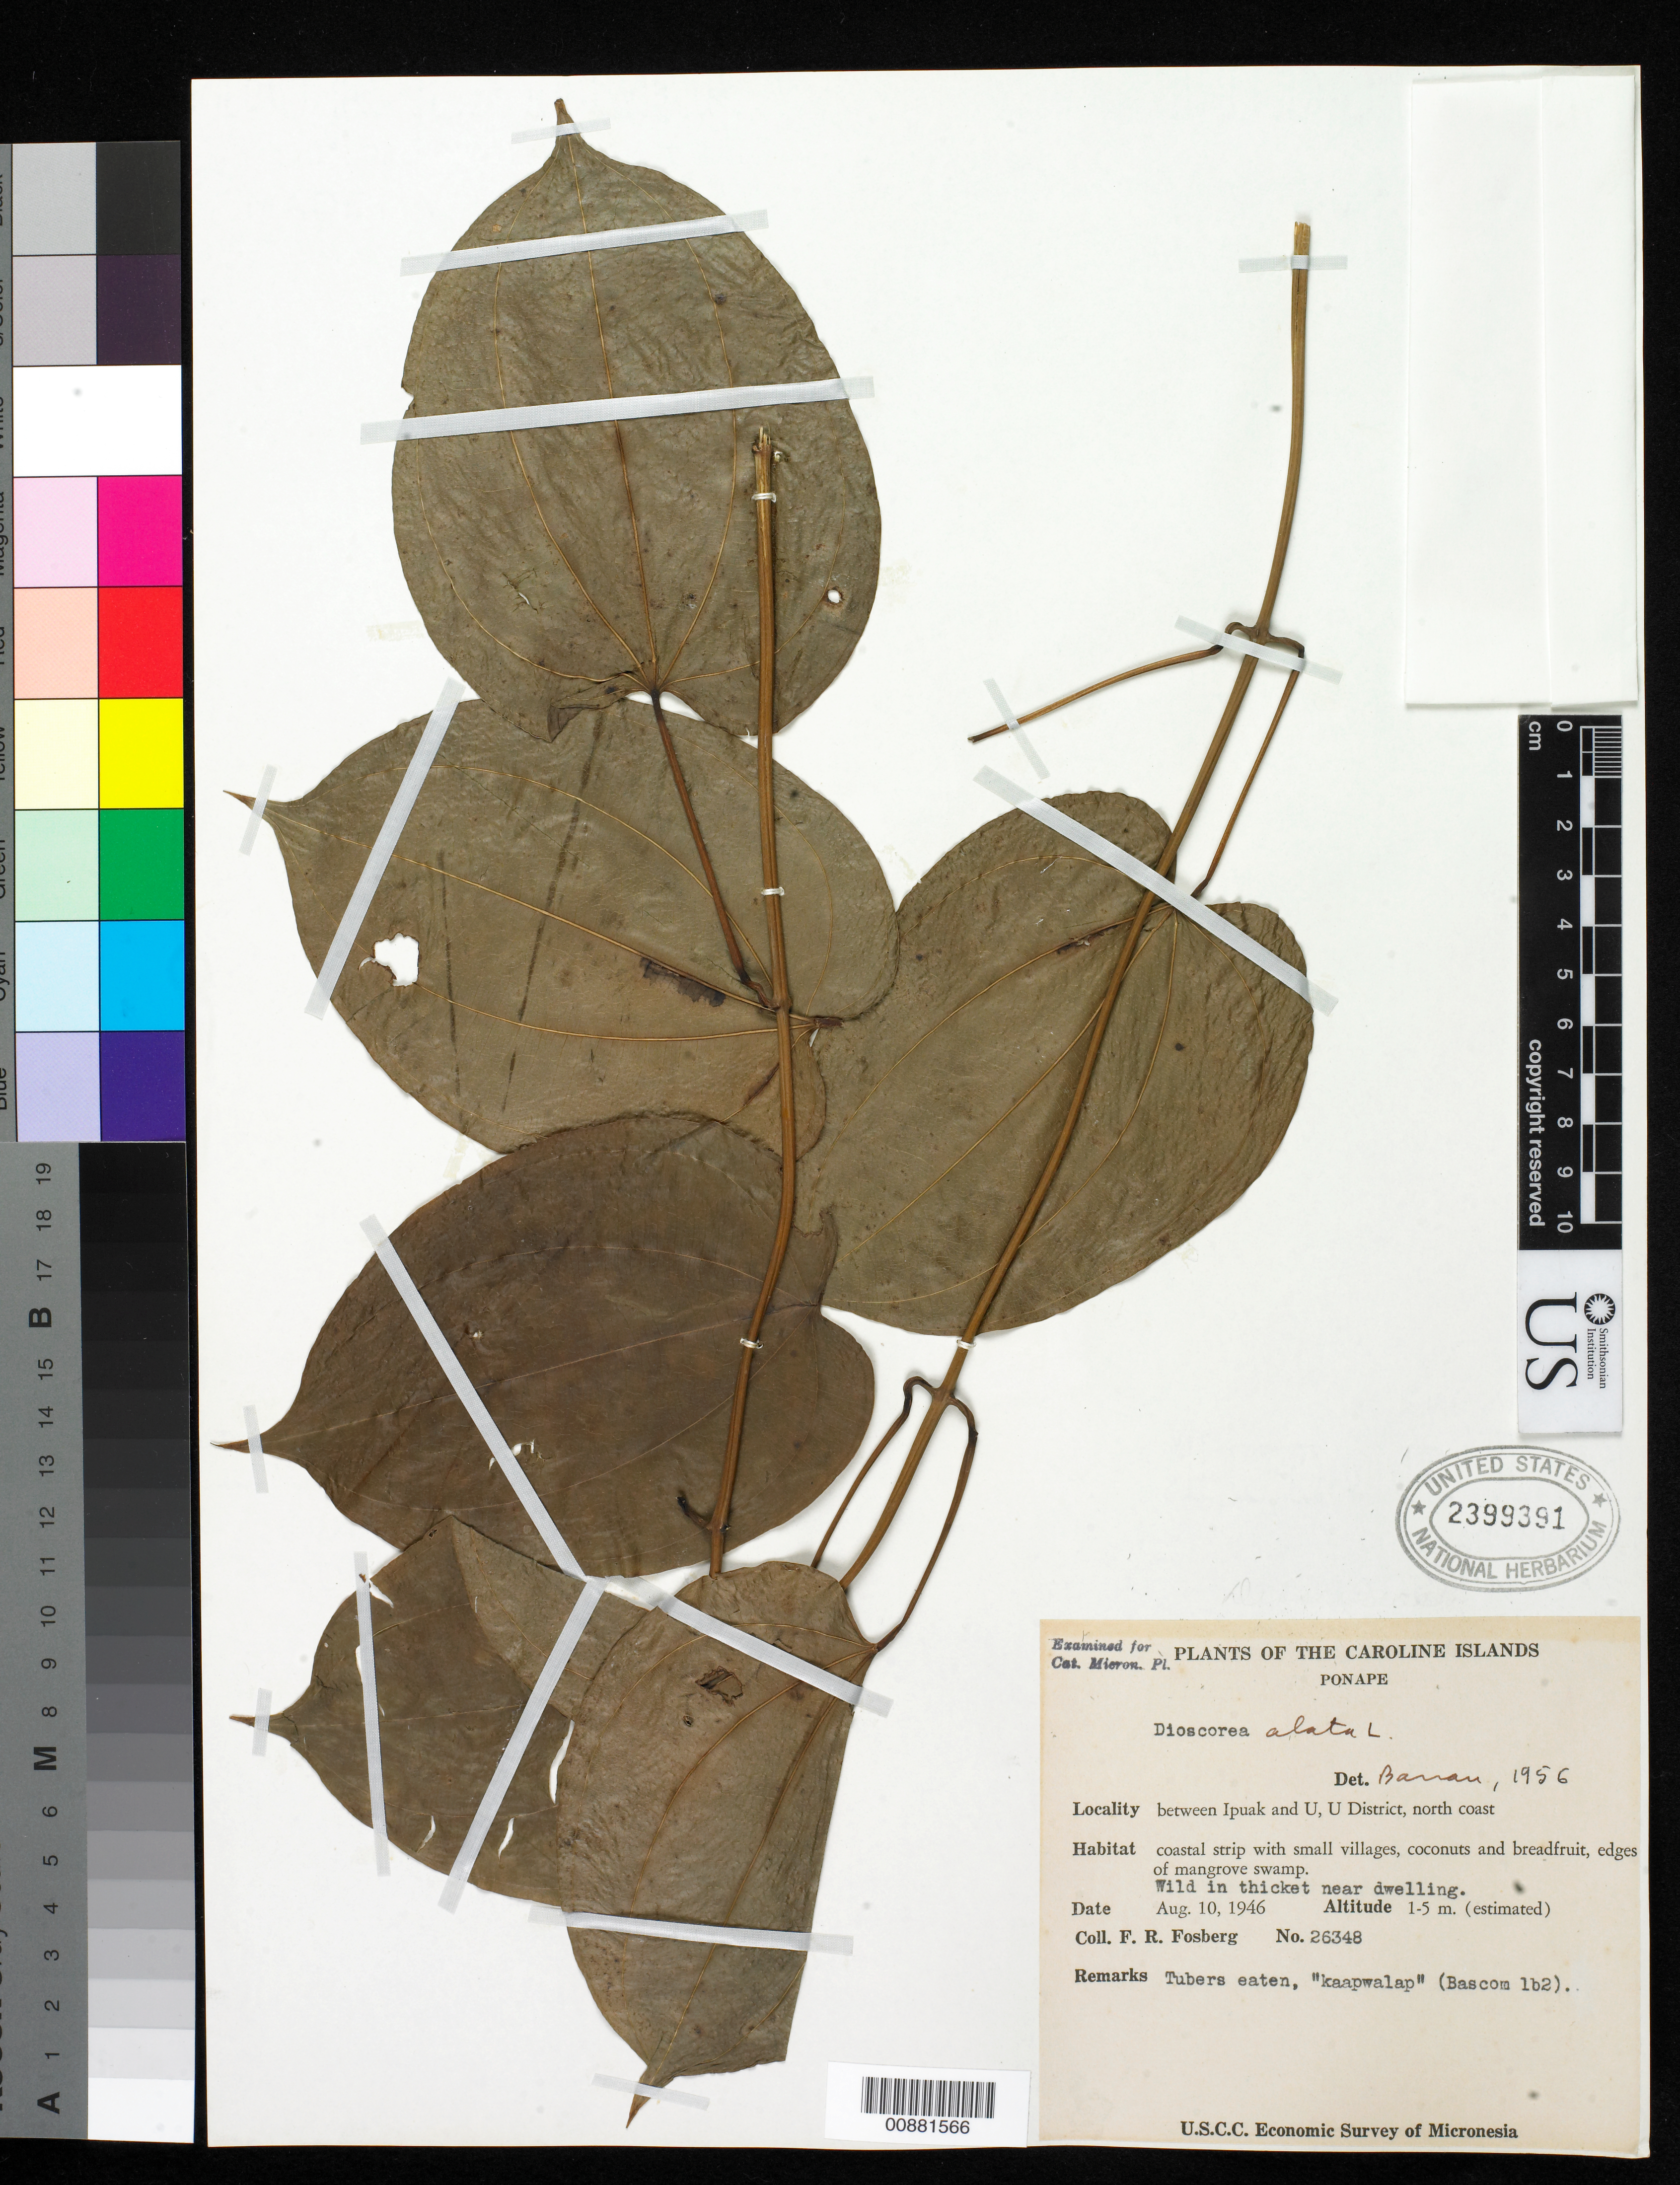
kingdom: Plantae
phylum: Tracheophyta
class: Liliopsida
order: Dioscoreales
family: Dioscoreaceae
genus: Dioscorea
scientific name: Dioscorea alata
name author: L.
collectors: F. R. Fosberg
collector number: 26348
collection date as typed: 10 Aug 1946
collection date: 1946-08-10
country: Micronesia, Federated States of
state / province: Pohnpei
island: Pohnpei [Ponape]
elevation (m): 1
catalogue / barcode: US 2399391